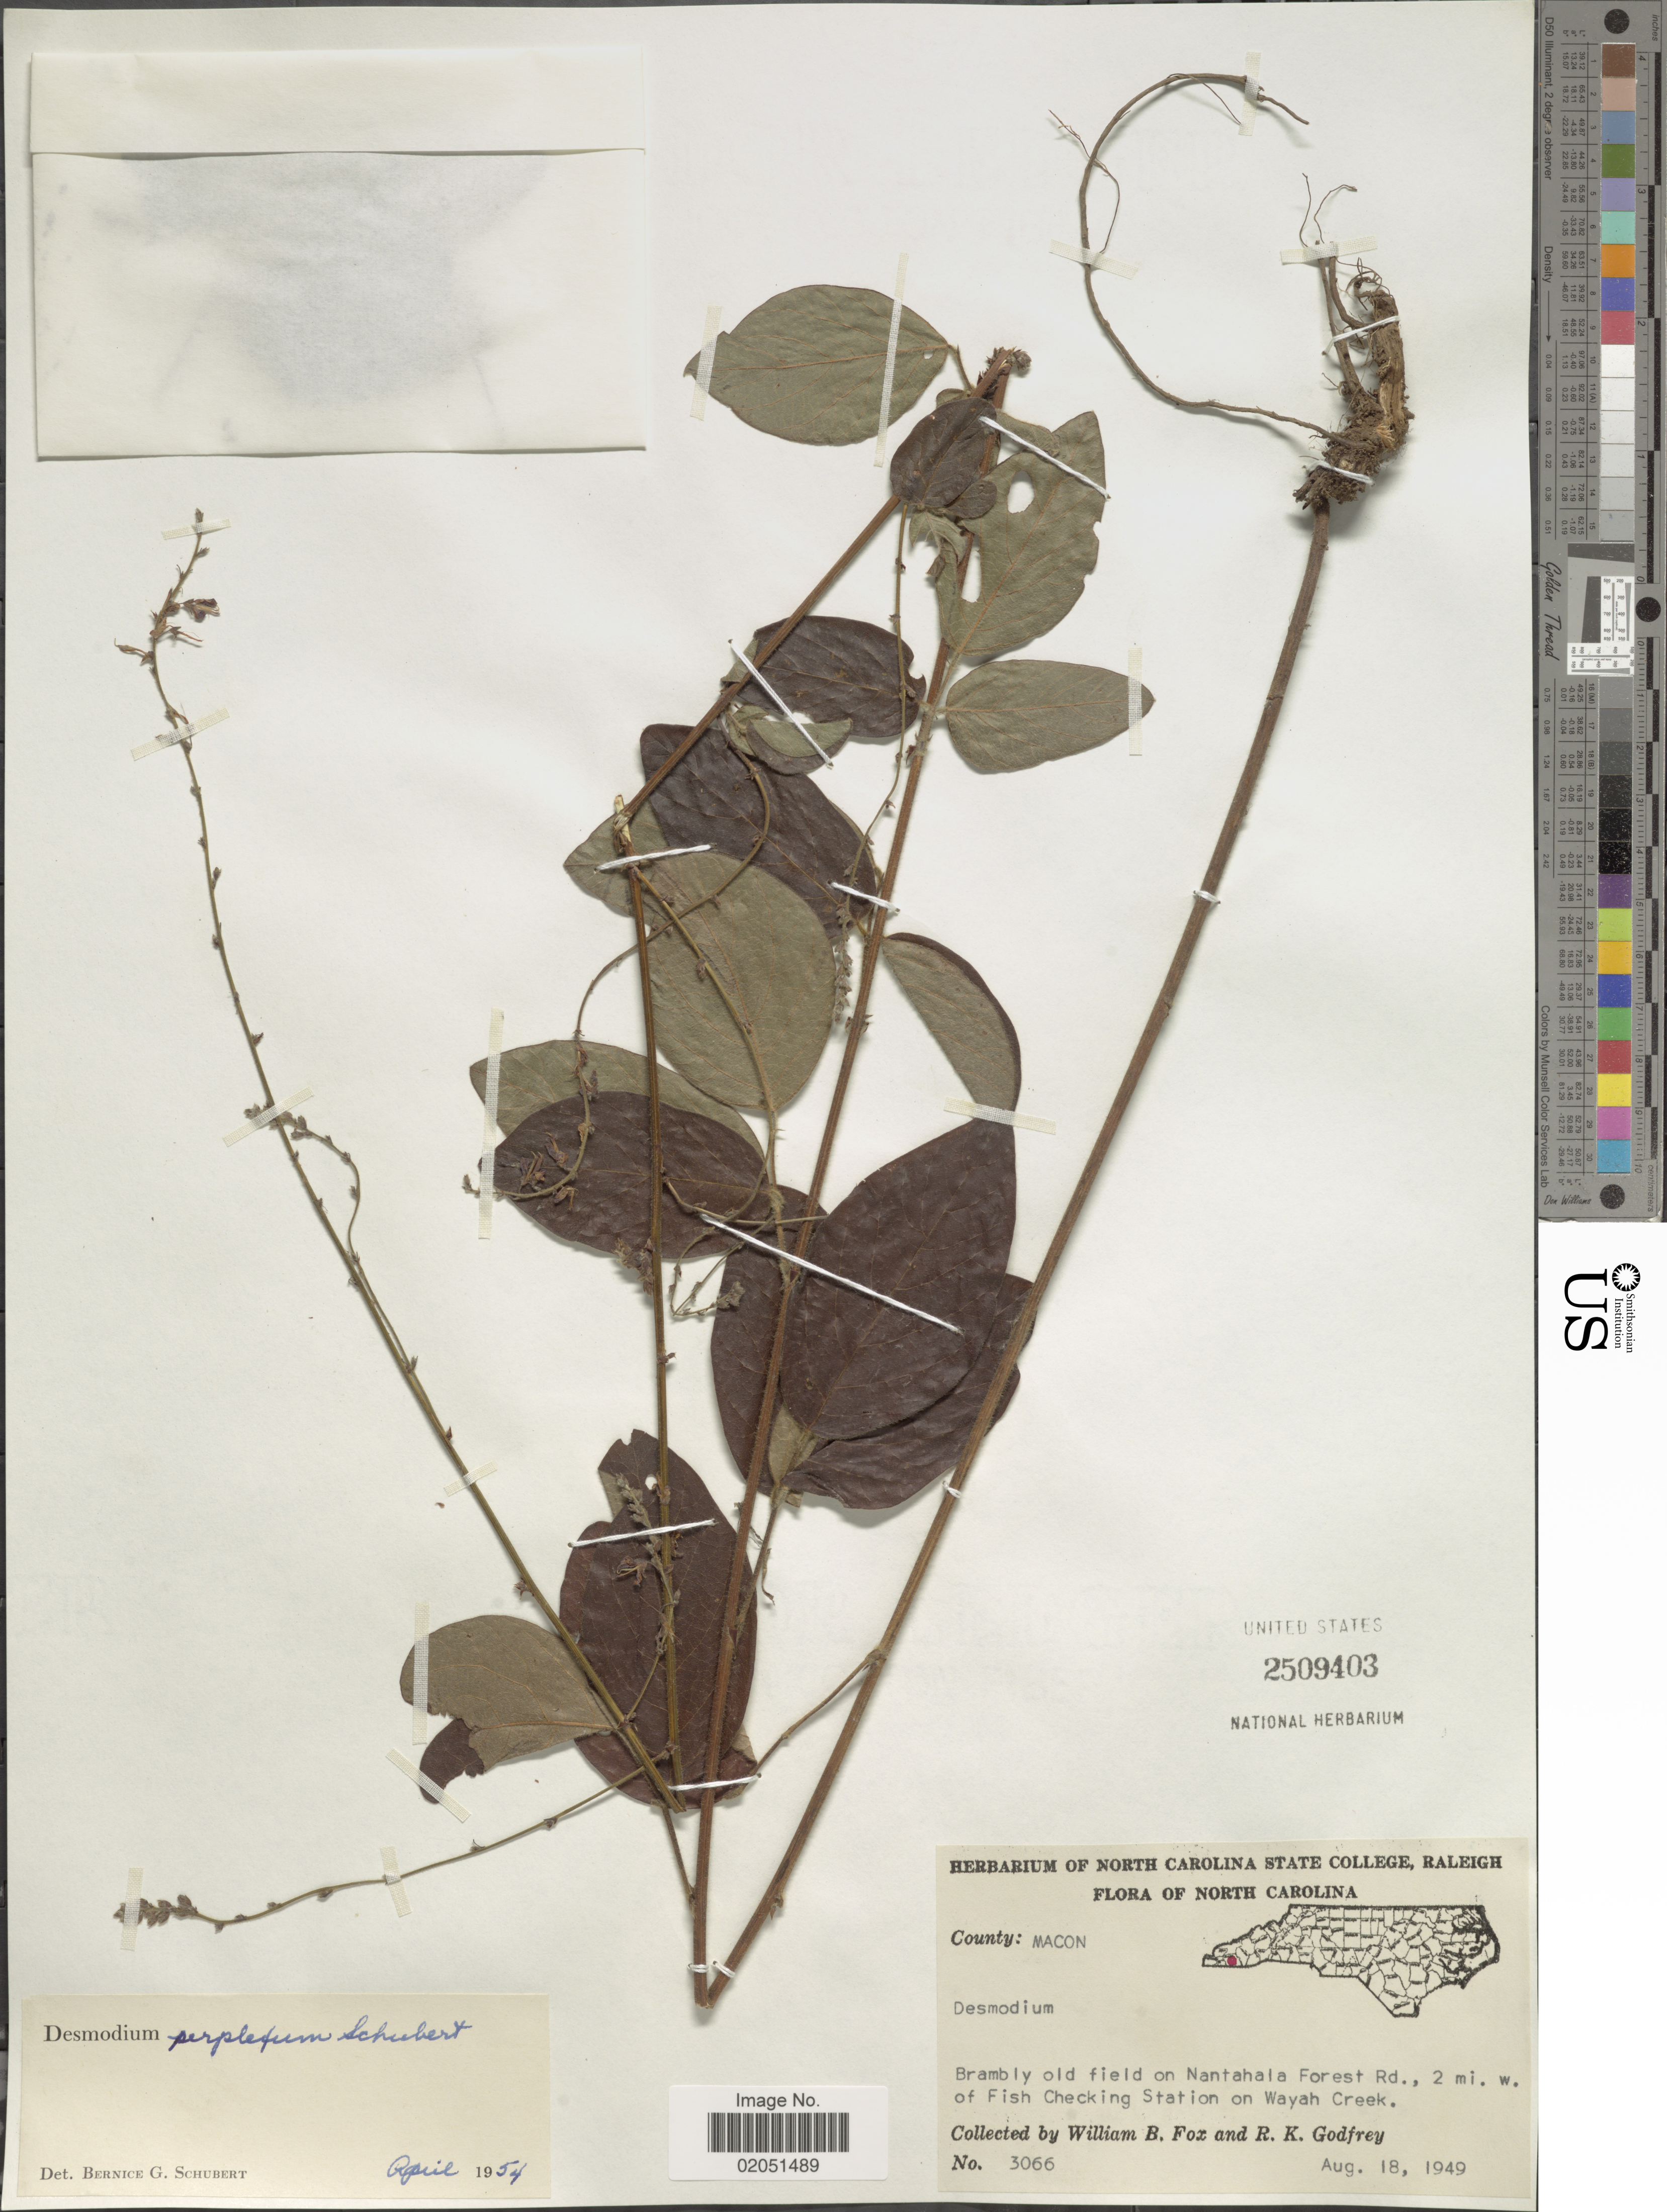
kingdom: Plantae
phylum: Tracheophyta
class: Magnoliopsida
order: Fabales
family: Fabaceae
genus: Desmodium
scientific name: Desmodium perplexum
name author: B.G. Schub.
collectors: W. B. Fox & R. K. Godfrey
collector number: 3066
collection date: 1949-08-18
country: United States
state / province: North Carolina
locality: County: Macon, Brambly old field on Nantahala Forest Rd., 2 mi. w. of Fish Checking Station on Wayah Creek.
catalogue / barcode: US 2509403